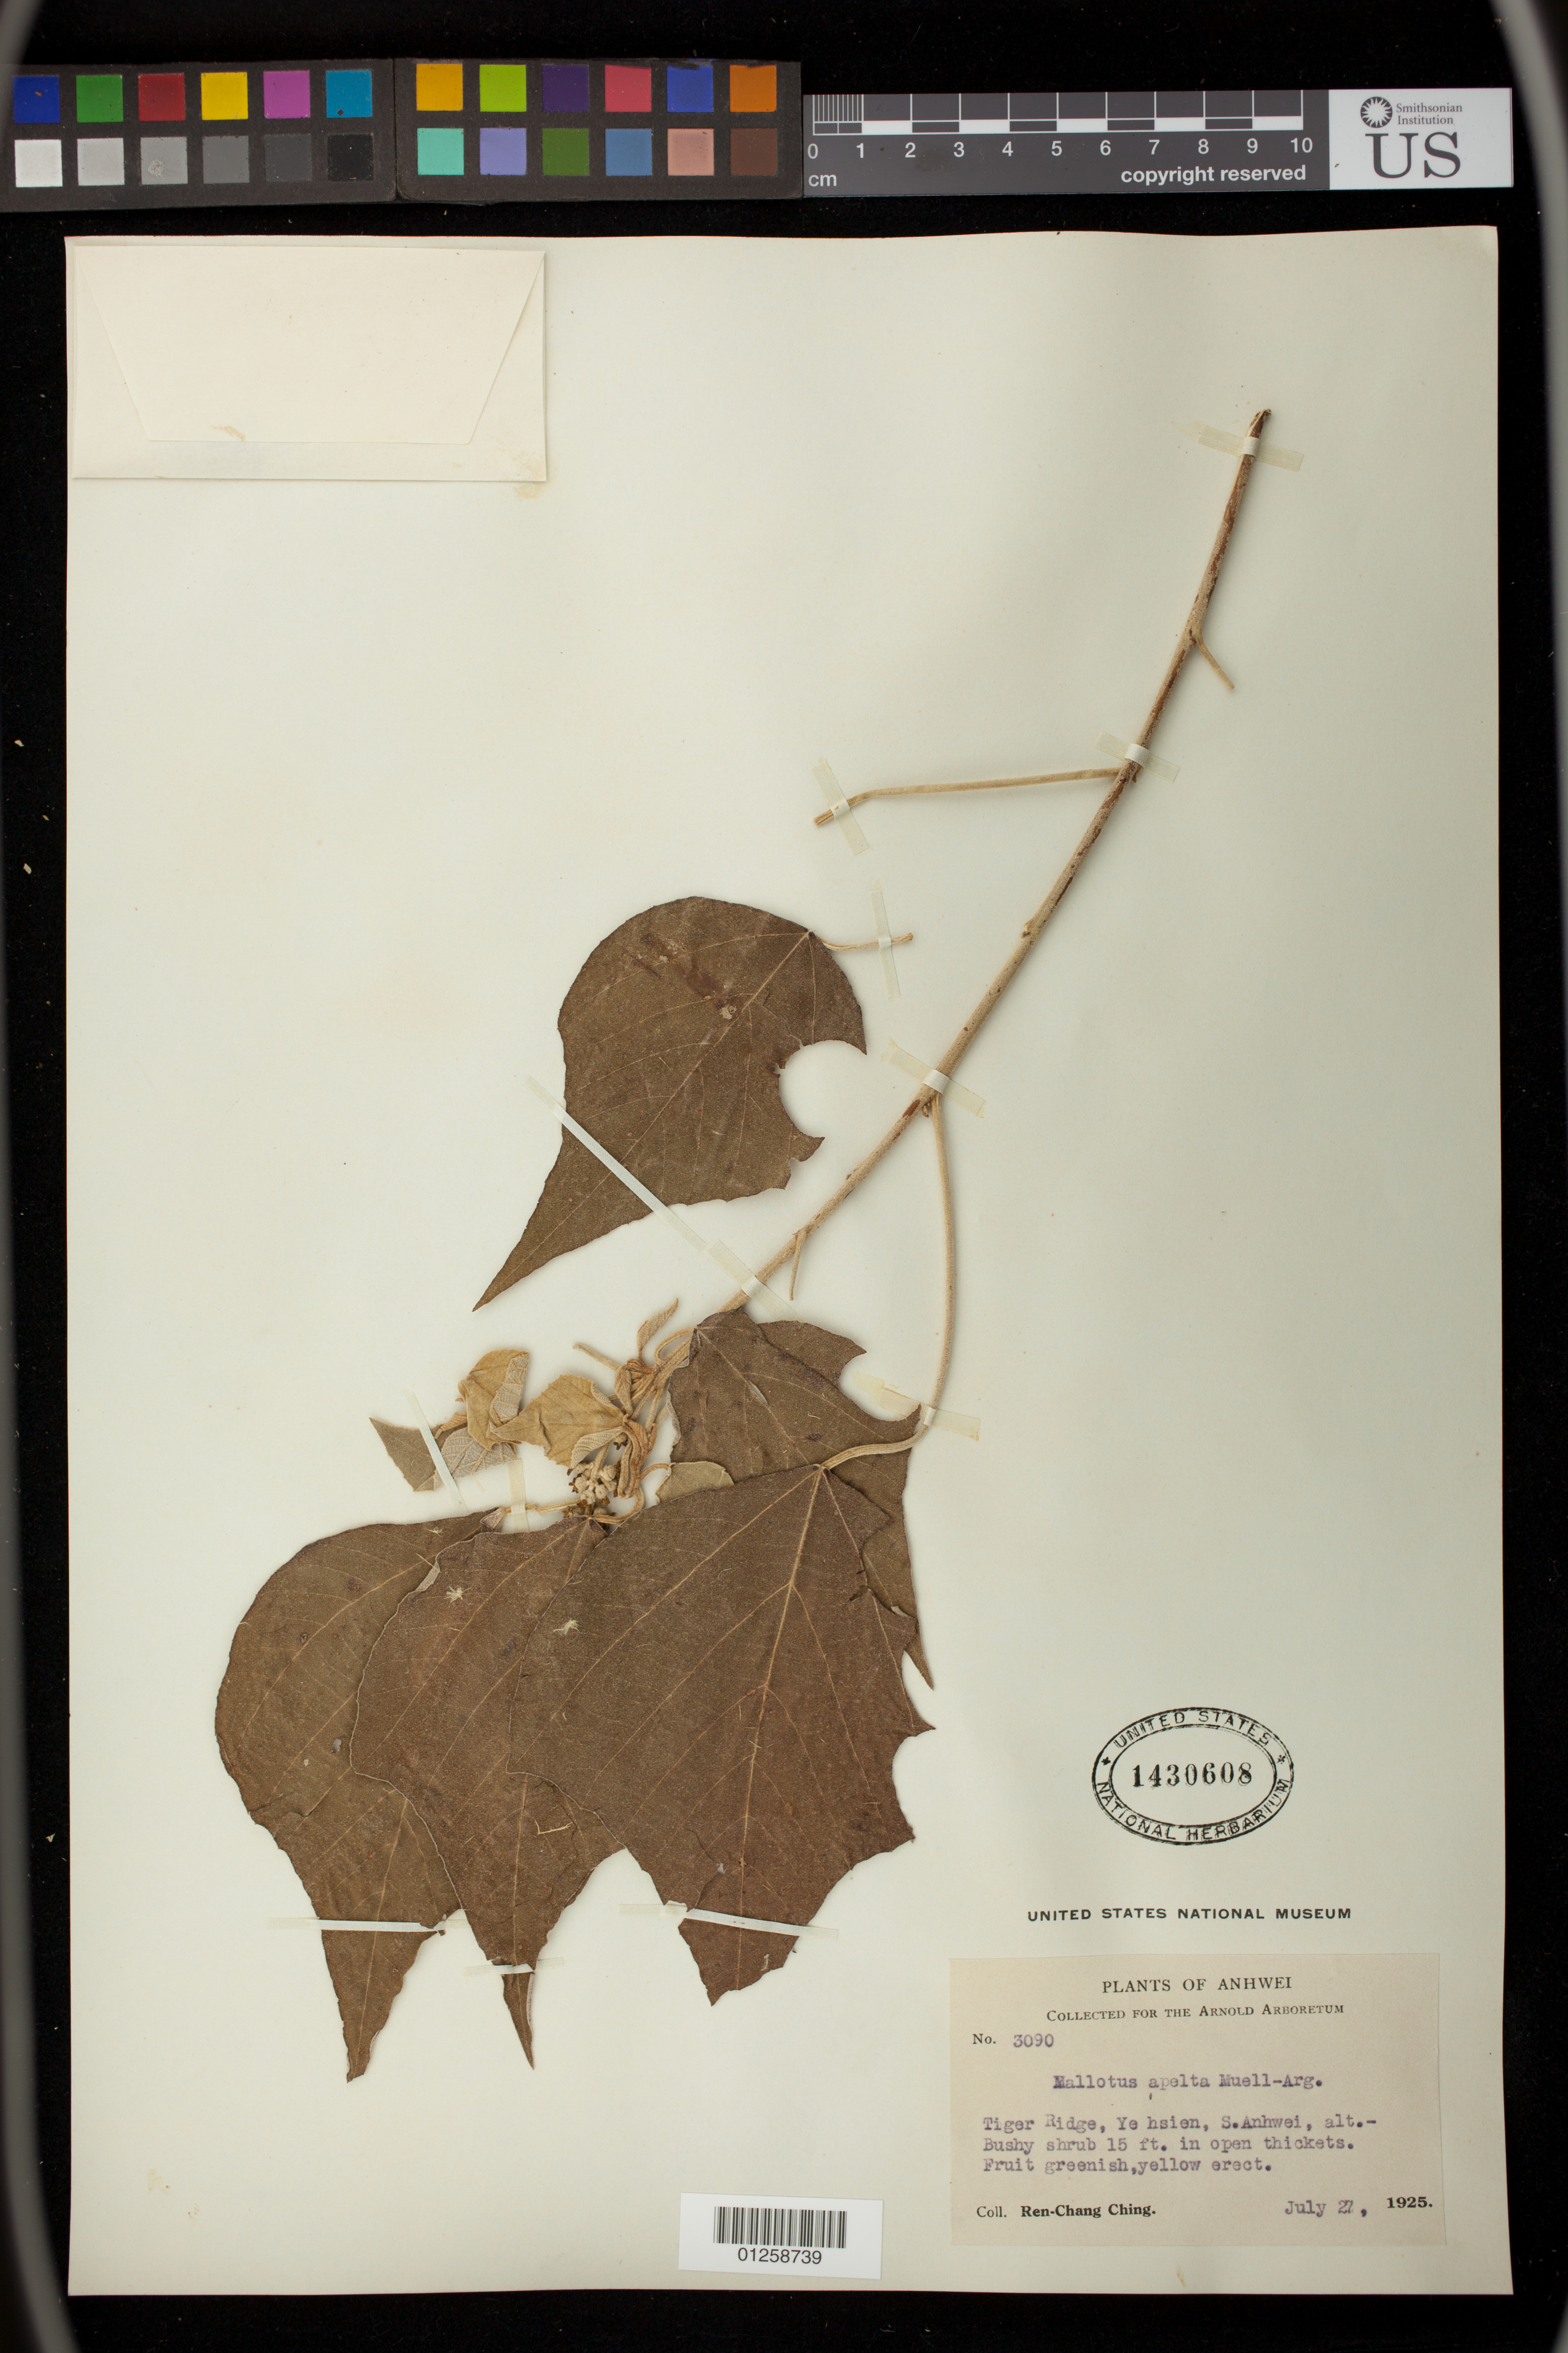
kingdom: Plantae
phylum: Tracheophyta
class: Magnoliopsida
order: Malpighiales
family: Euphorbiaceae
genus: Mallotus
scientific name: Mallotus apelta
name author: (Lour.) Müll. Arg.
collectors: R. Ching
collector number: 3090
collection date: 1925-07-25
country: China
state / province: Anhui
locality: Tiger Ridge, Ye hsien, S. Anhwei, alt.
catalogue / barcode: US 1430608